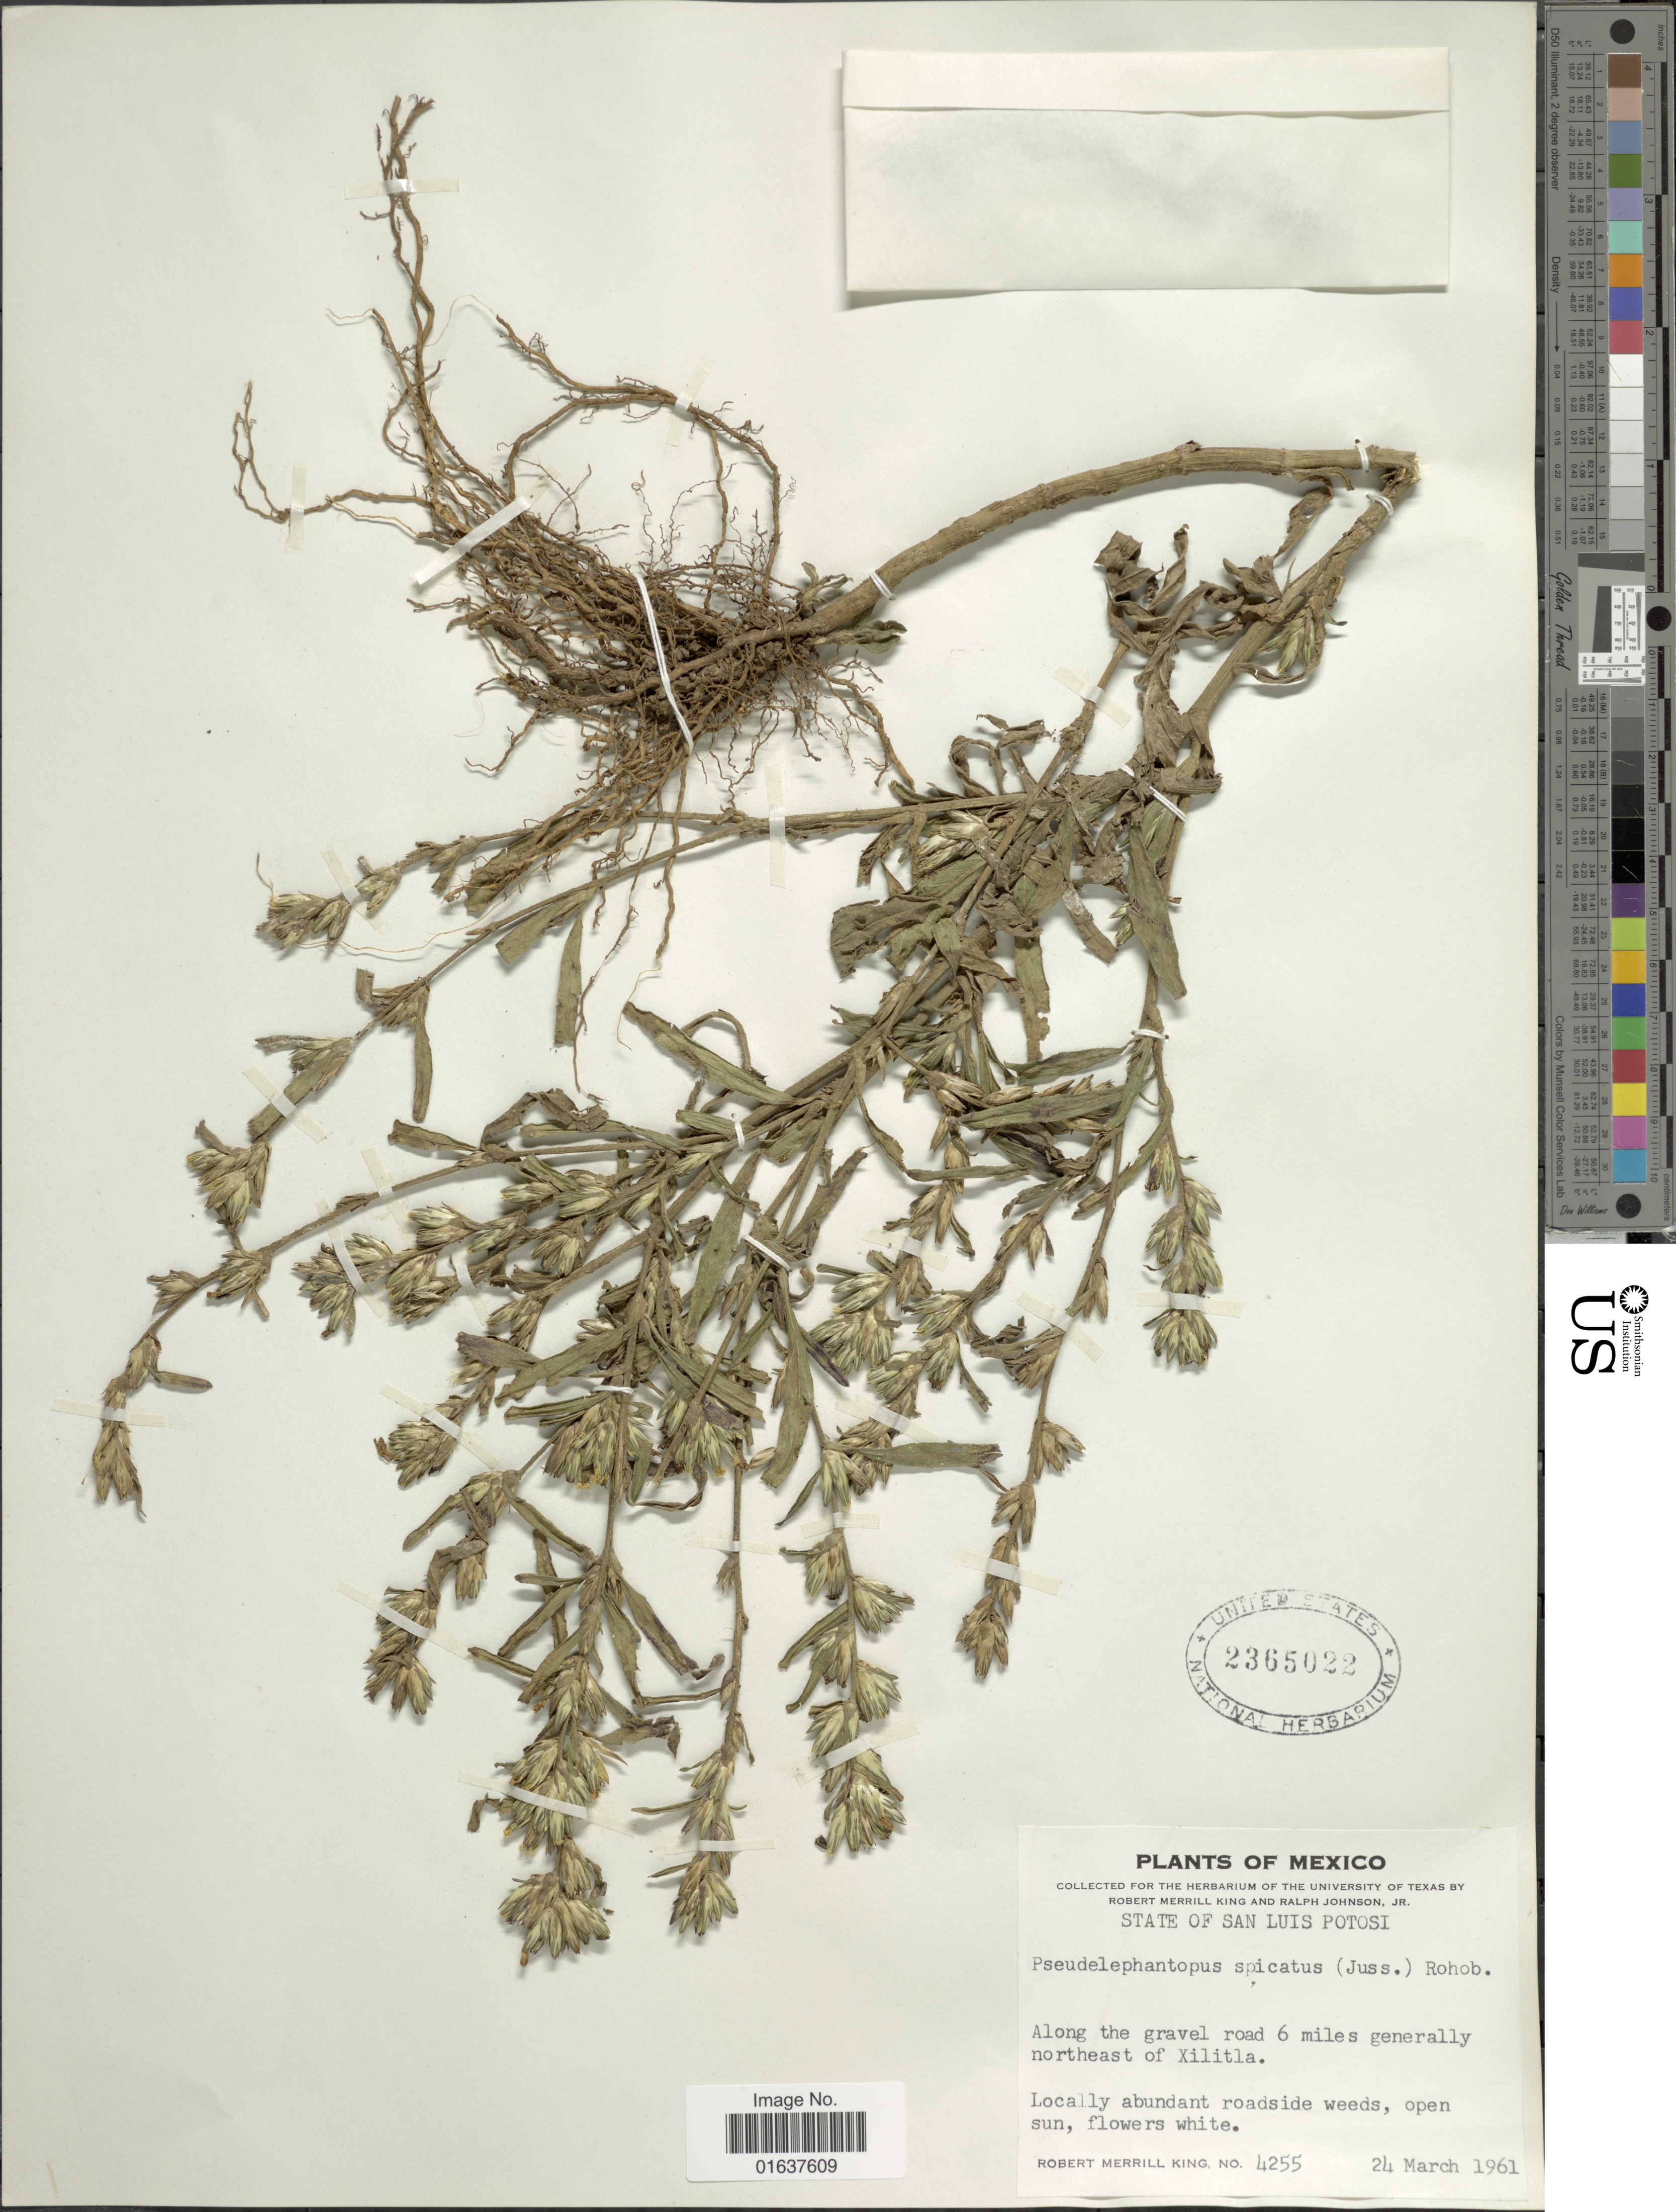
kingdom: Plantae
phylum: Tracheophyta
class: Magnoliopsida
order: Asterales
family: Asteraceae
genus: Pseudelephantopus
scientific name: Pseudelephantopus spicatus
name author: (Juss. ex Aubl.) C.F. Baker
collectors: R. M. King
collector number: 4255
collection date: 1961-03-24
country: Mexico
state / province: San Luis Potosí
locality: State of San Luis Potoso. Along the gravel road 6 miles generally northeast of Xilitla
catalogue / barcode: US 2365022